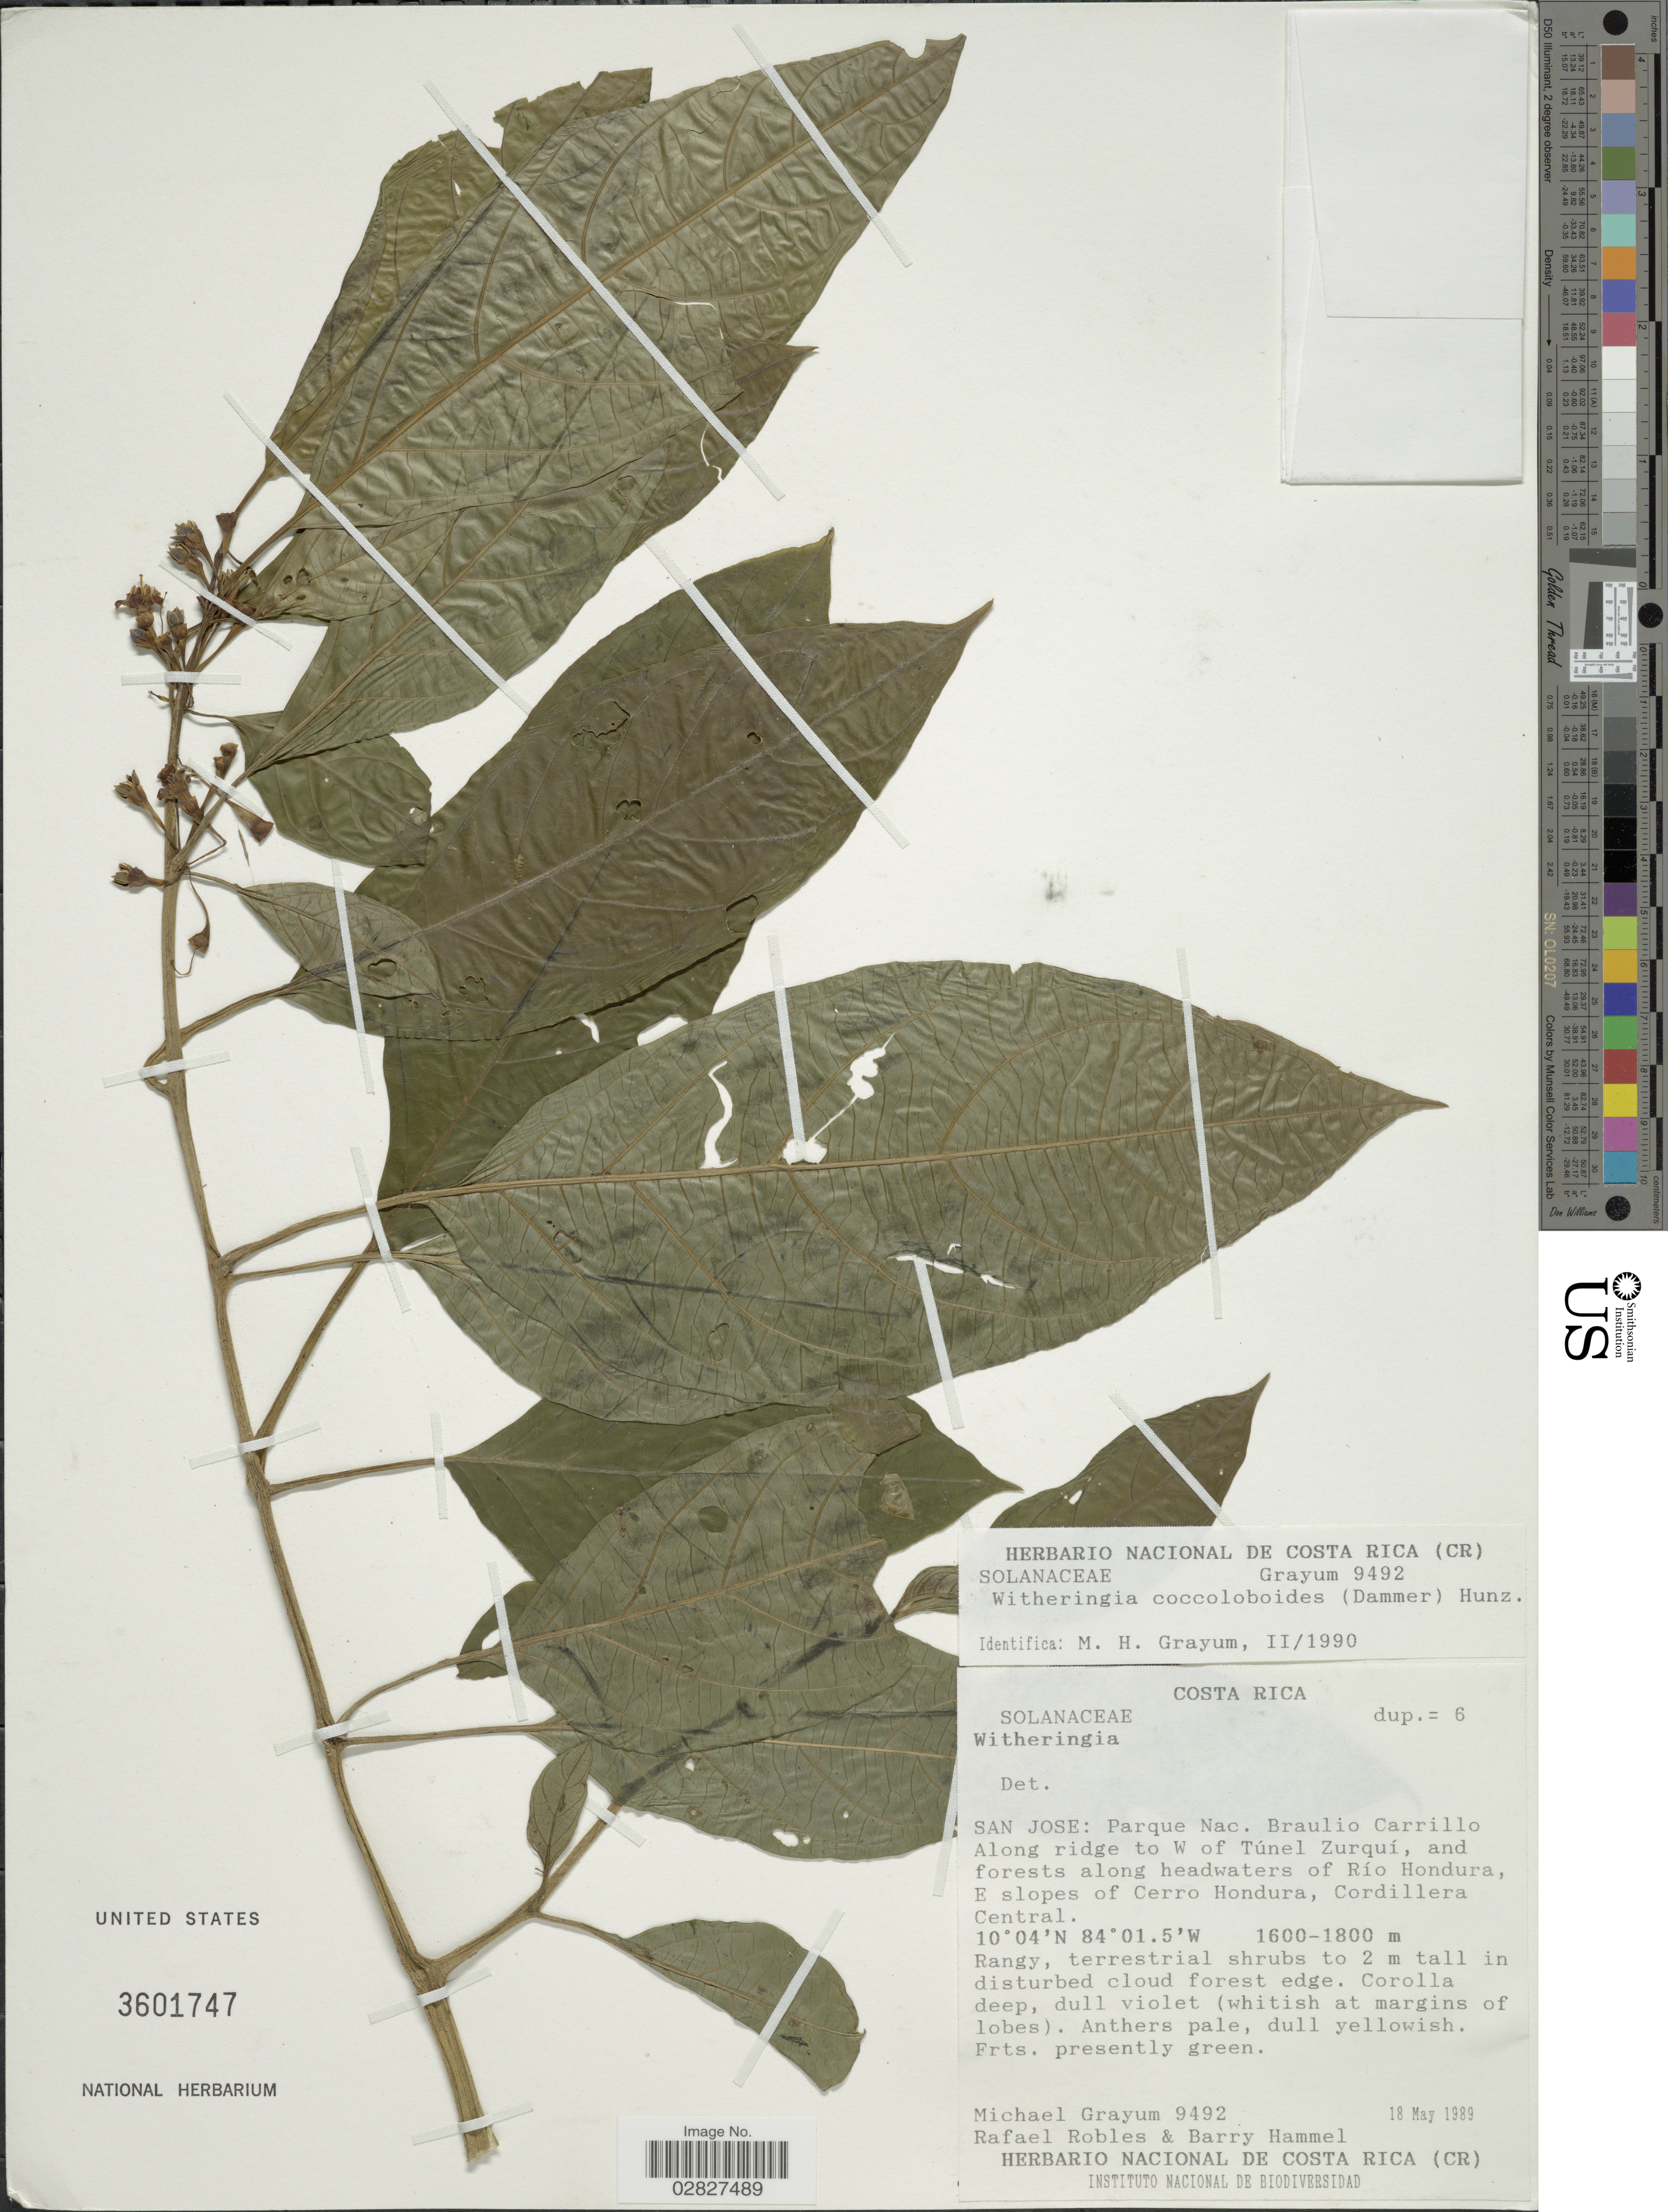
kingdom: Plantae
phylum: Tracheophyta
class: Magnoliopsida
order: Solanales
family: Solanaceae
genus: Witheringia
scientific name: Witheringia coccoloboides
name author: (Dammer) Hunz.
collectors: M. H. Grayum, R. Robles & B. Hammel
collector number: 9492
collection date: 1989-05-18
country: Costa Rica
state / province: San José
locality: Parque Nac. Braulio Carrillo. Along ridge to W of Túnel Zurquí, and forests along headwaters of Río Hondura, E slopes of Cerro Hondura, Cordillera Central.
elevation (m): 1600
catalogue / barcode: US 3601747